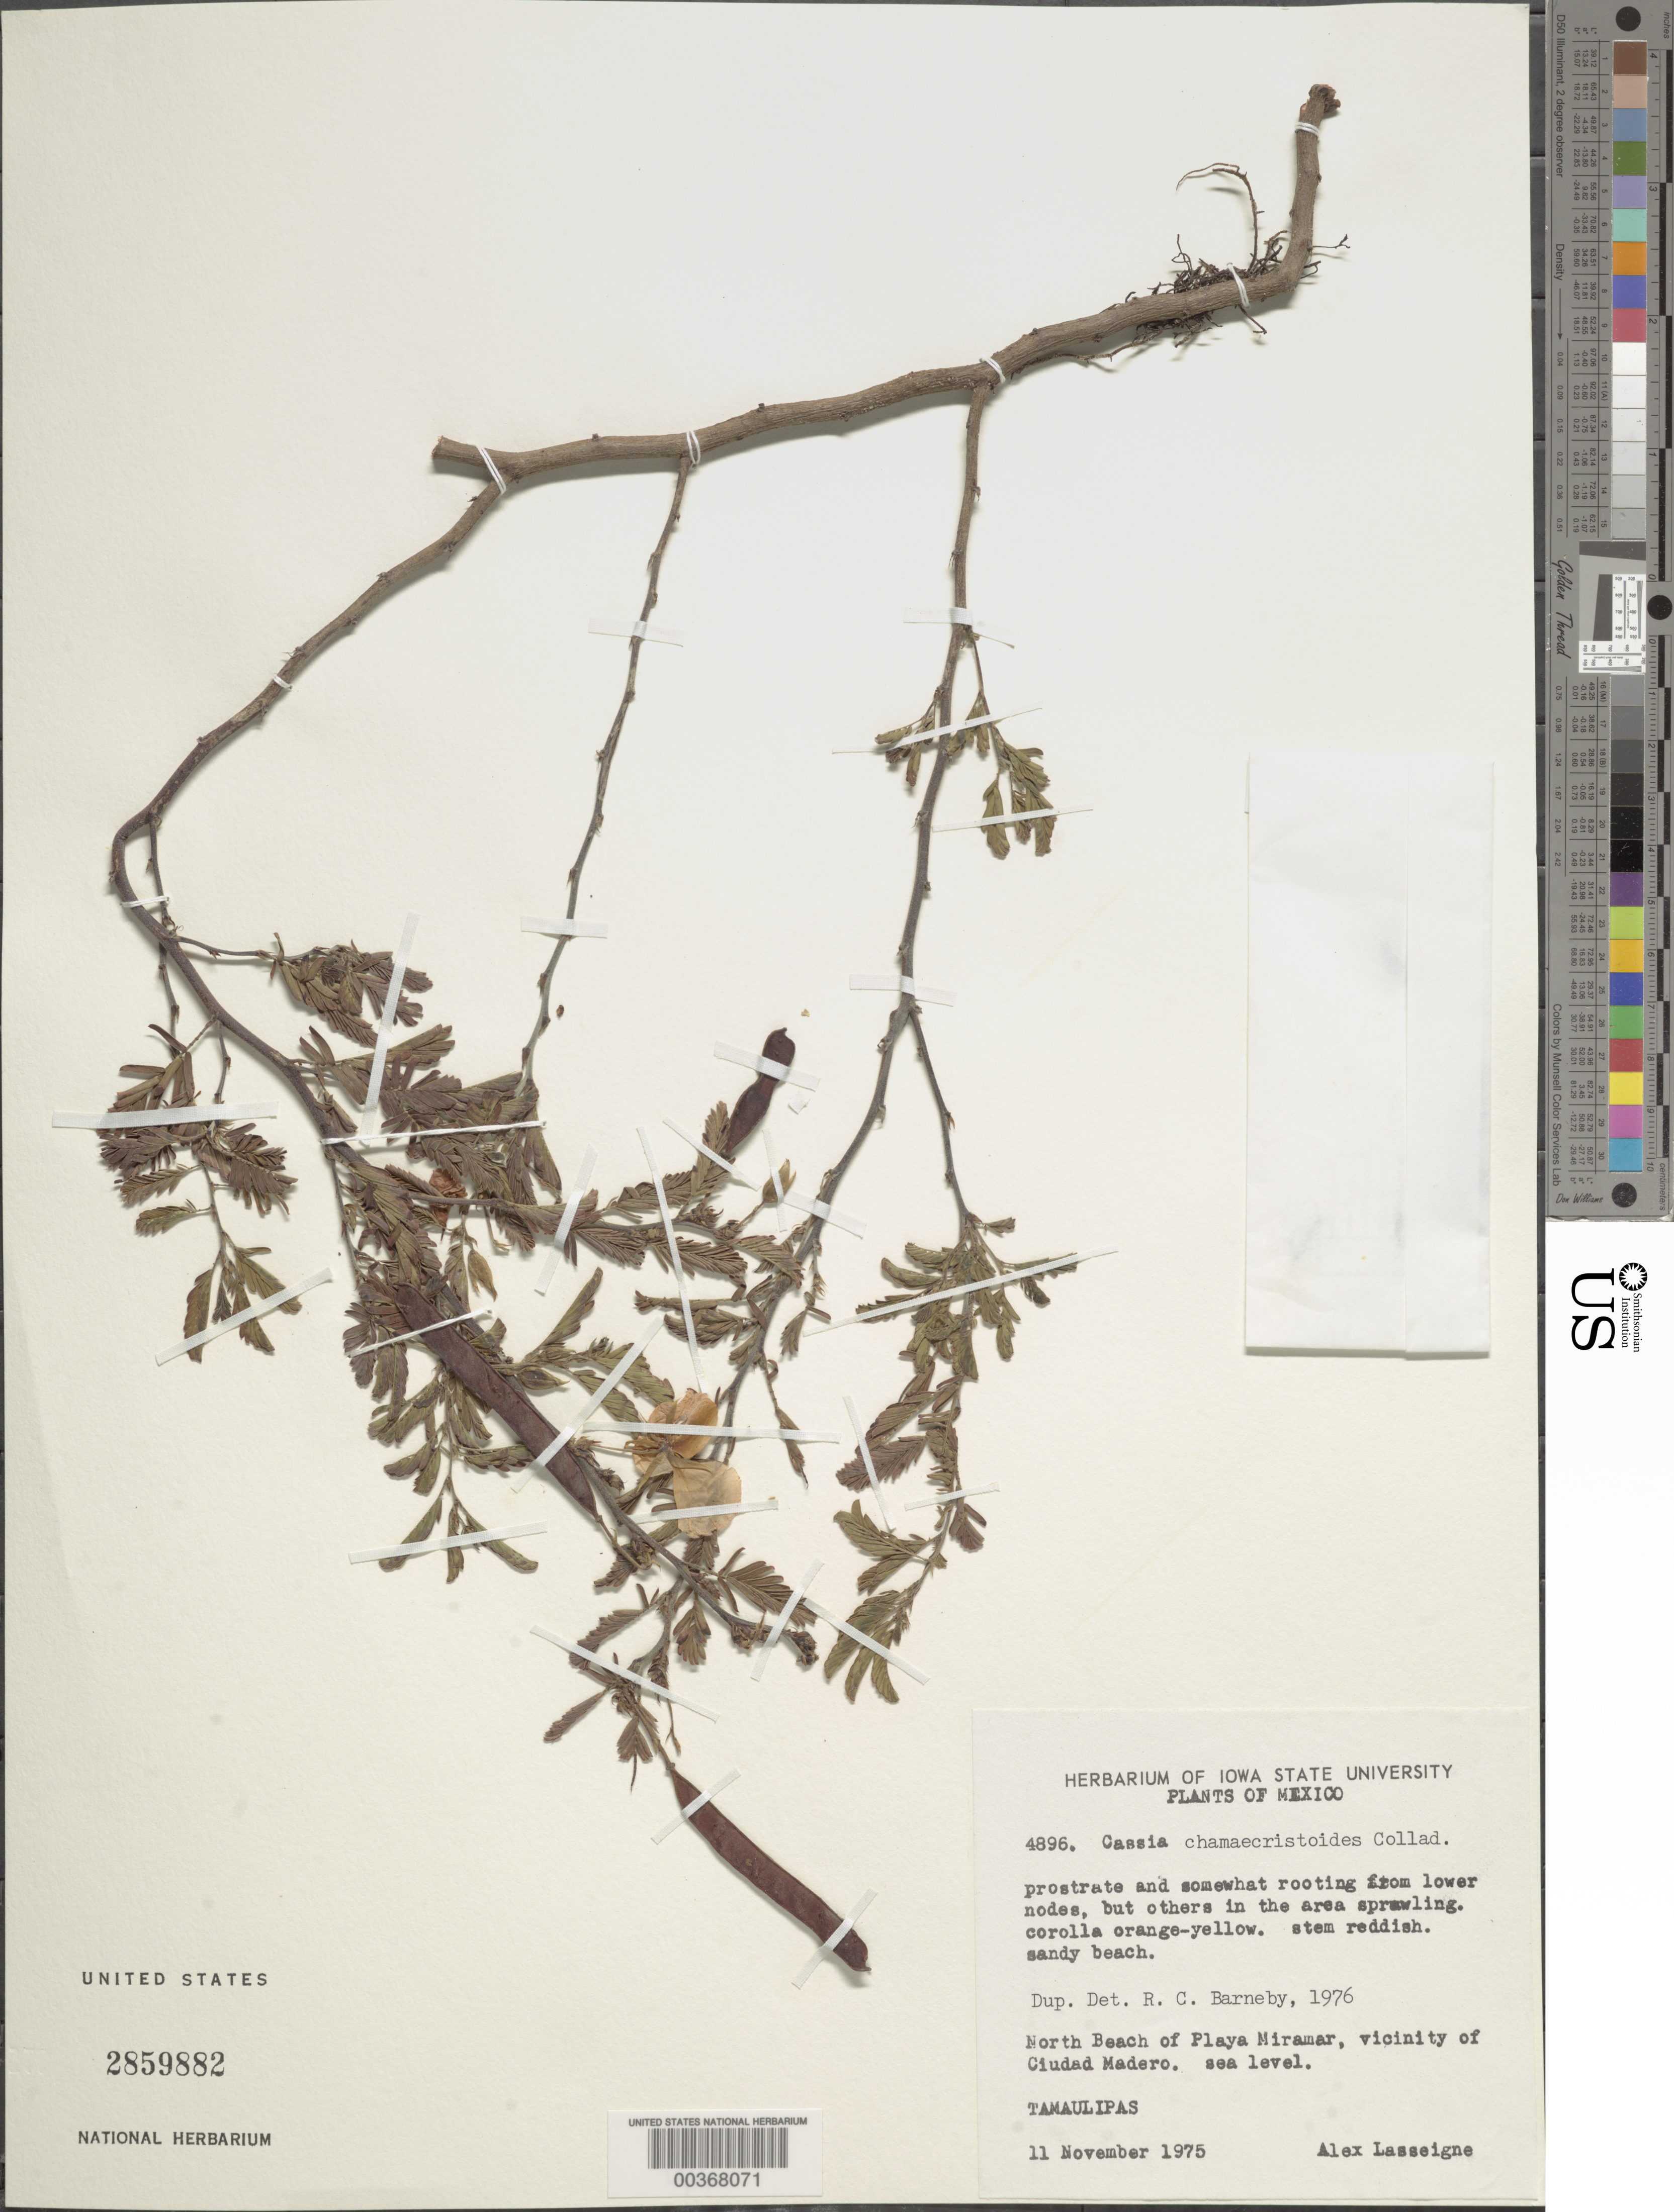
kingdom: Plantae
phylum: Tracheophyta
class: Magnoliopsida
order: Fabales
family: Fabaceae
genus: Chamaecrista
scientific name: Chamaecrista chamaecristoides var. chamaecristoides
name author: (Collad.) Greene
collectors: A. Lasseigne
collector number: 4896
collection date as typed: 11 Nov 1975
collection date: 1975-11-11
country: Mexico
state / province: Tamaulipas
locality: North beach of playa miramar, vicinity of ciudad madero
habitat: Sandy beach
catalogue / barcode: US 2859882